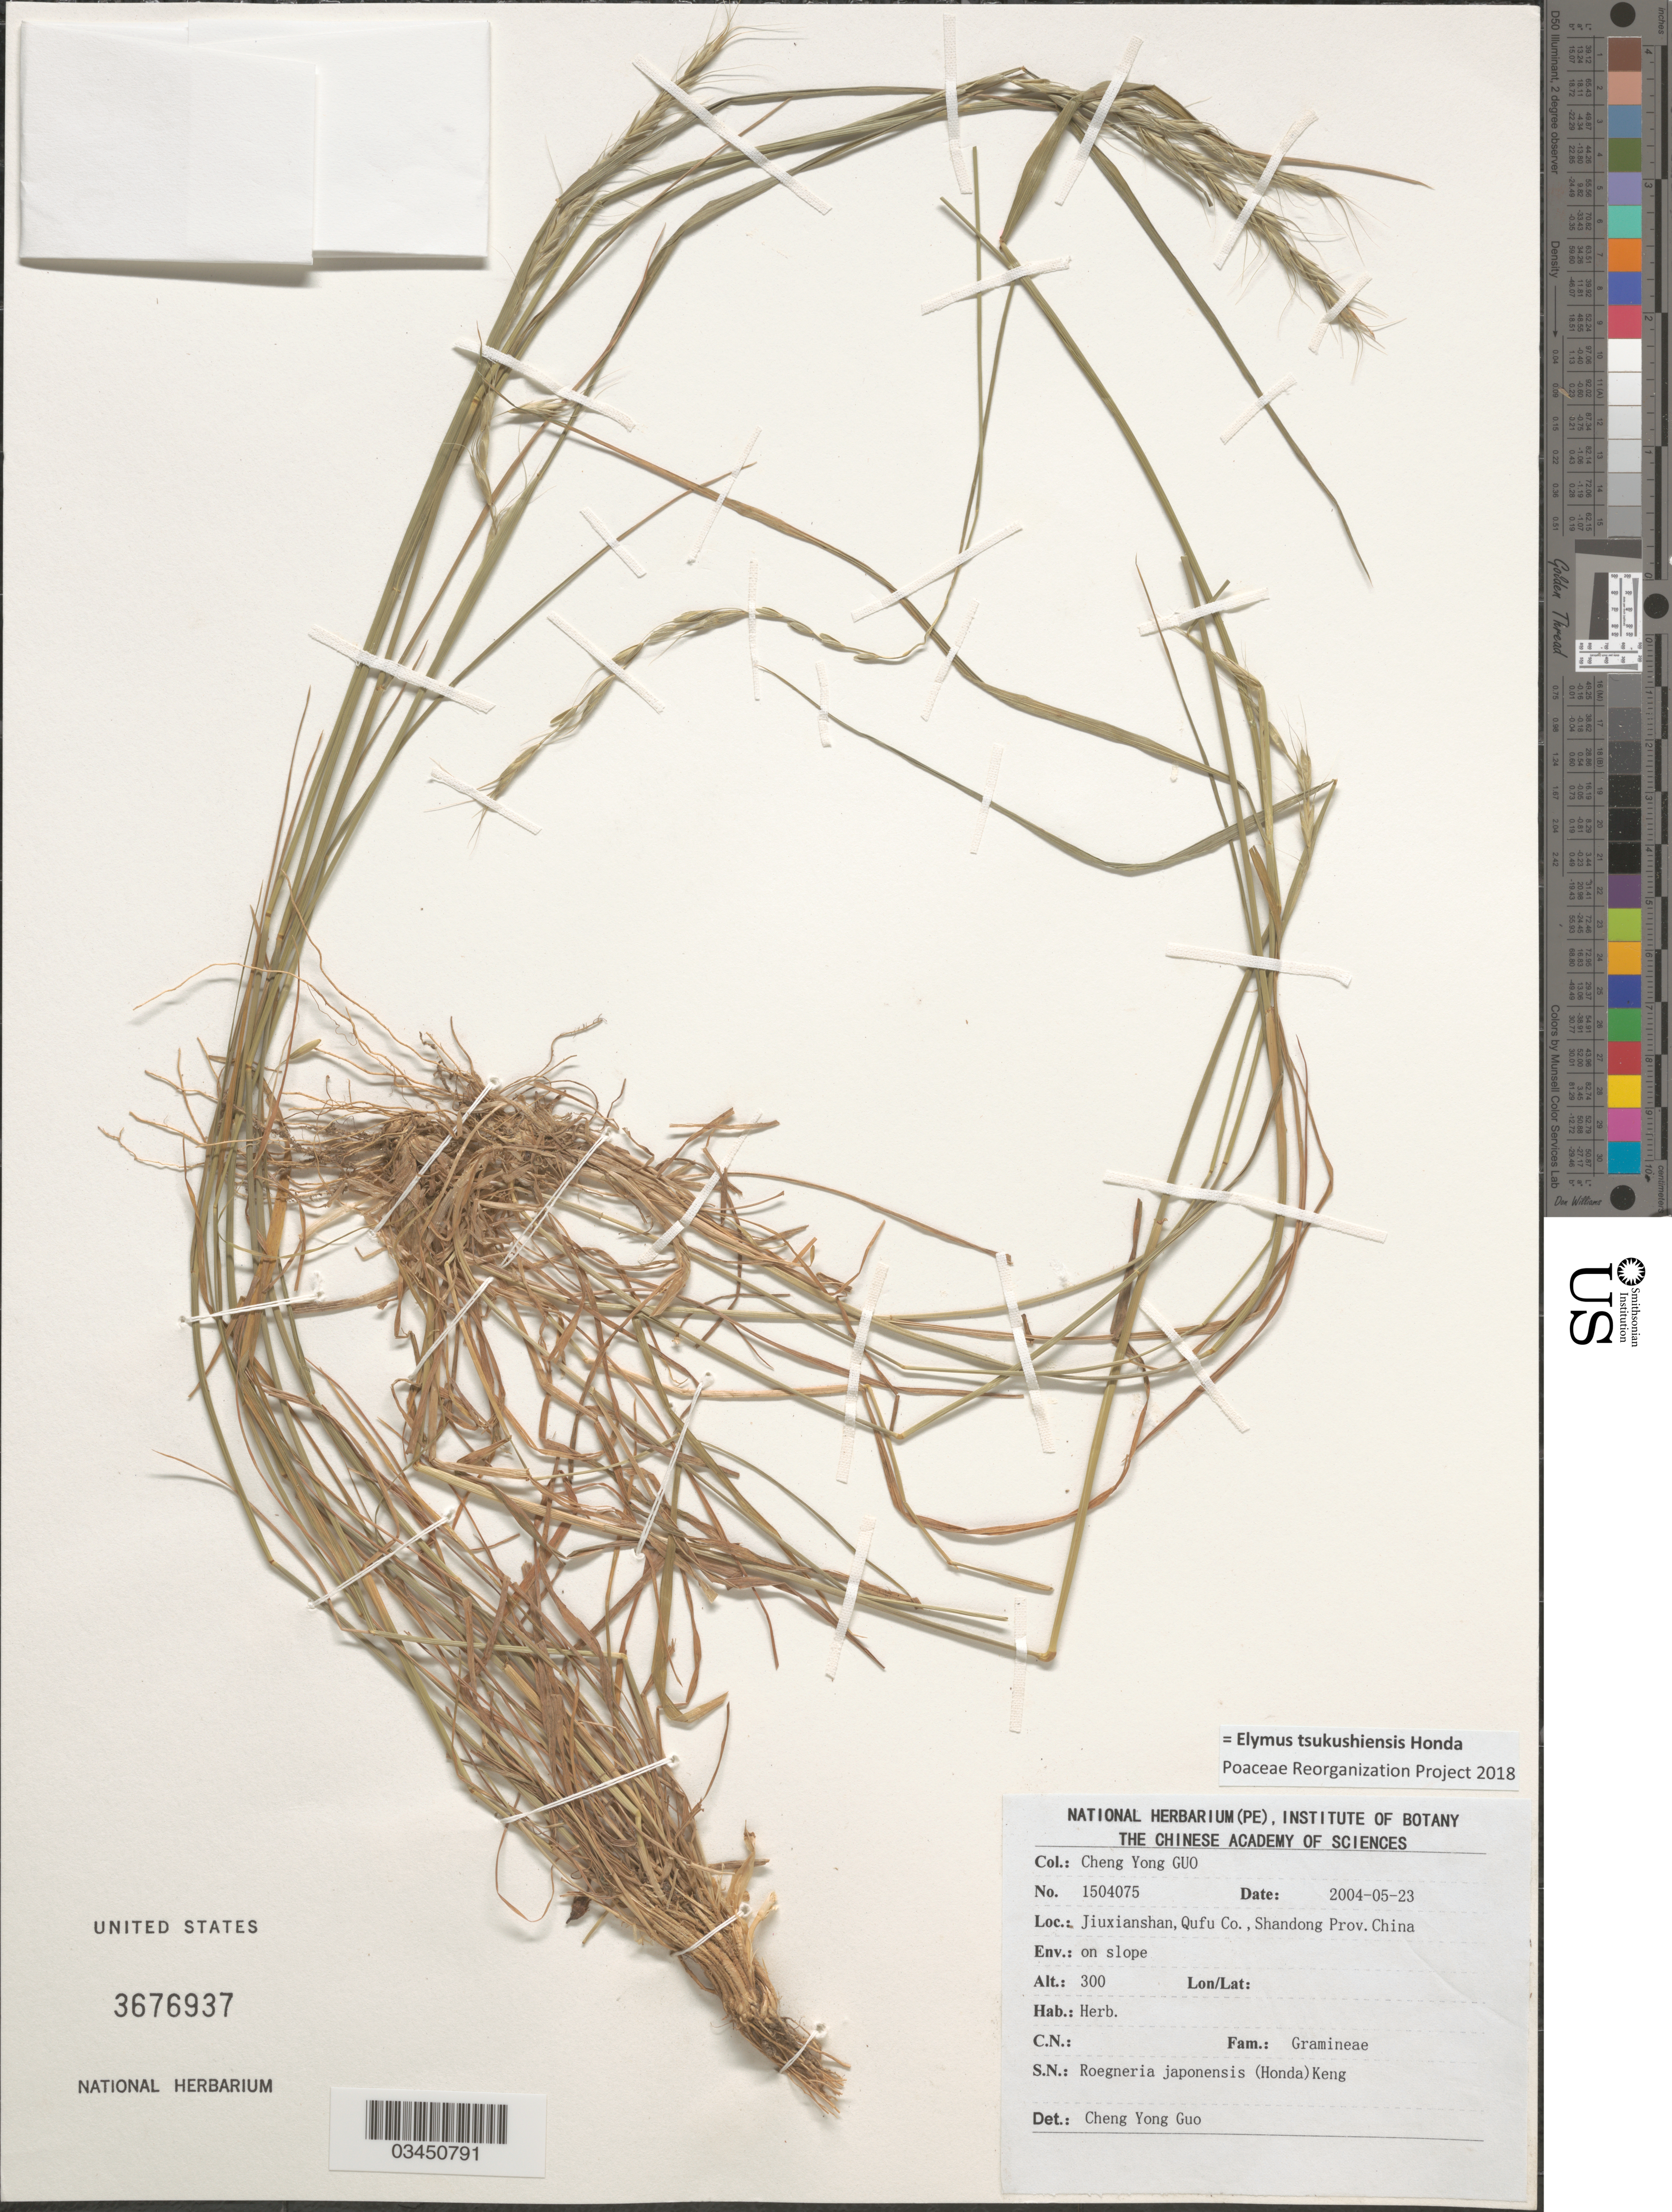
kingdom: Plantae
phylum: Tracheophyta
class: Liliopsida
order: Poales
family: Poaceae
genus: Elymus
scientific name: Elymus tsukushiensis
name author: Honda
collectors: Guo Chengyong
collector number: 1504075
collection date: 2004-05-23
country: China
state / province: Shandong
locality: Jiuxianshan, Qufu Co. On slope.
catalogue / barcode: US 3676937